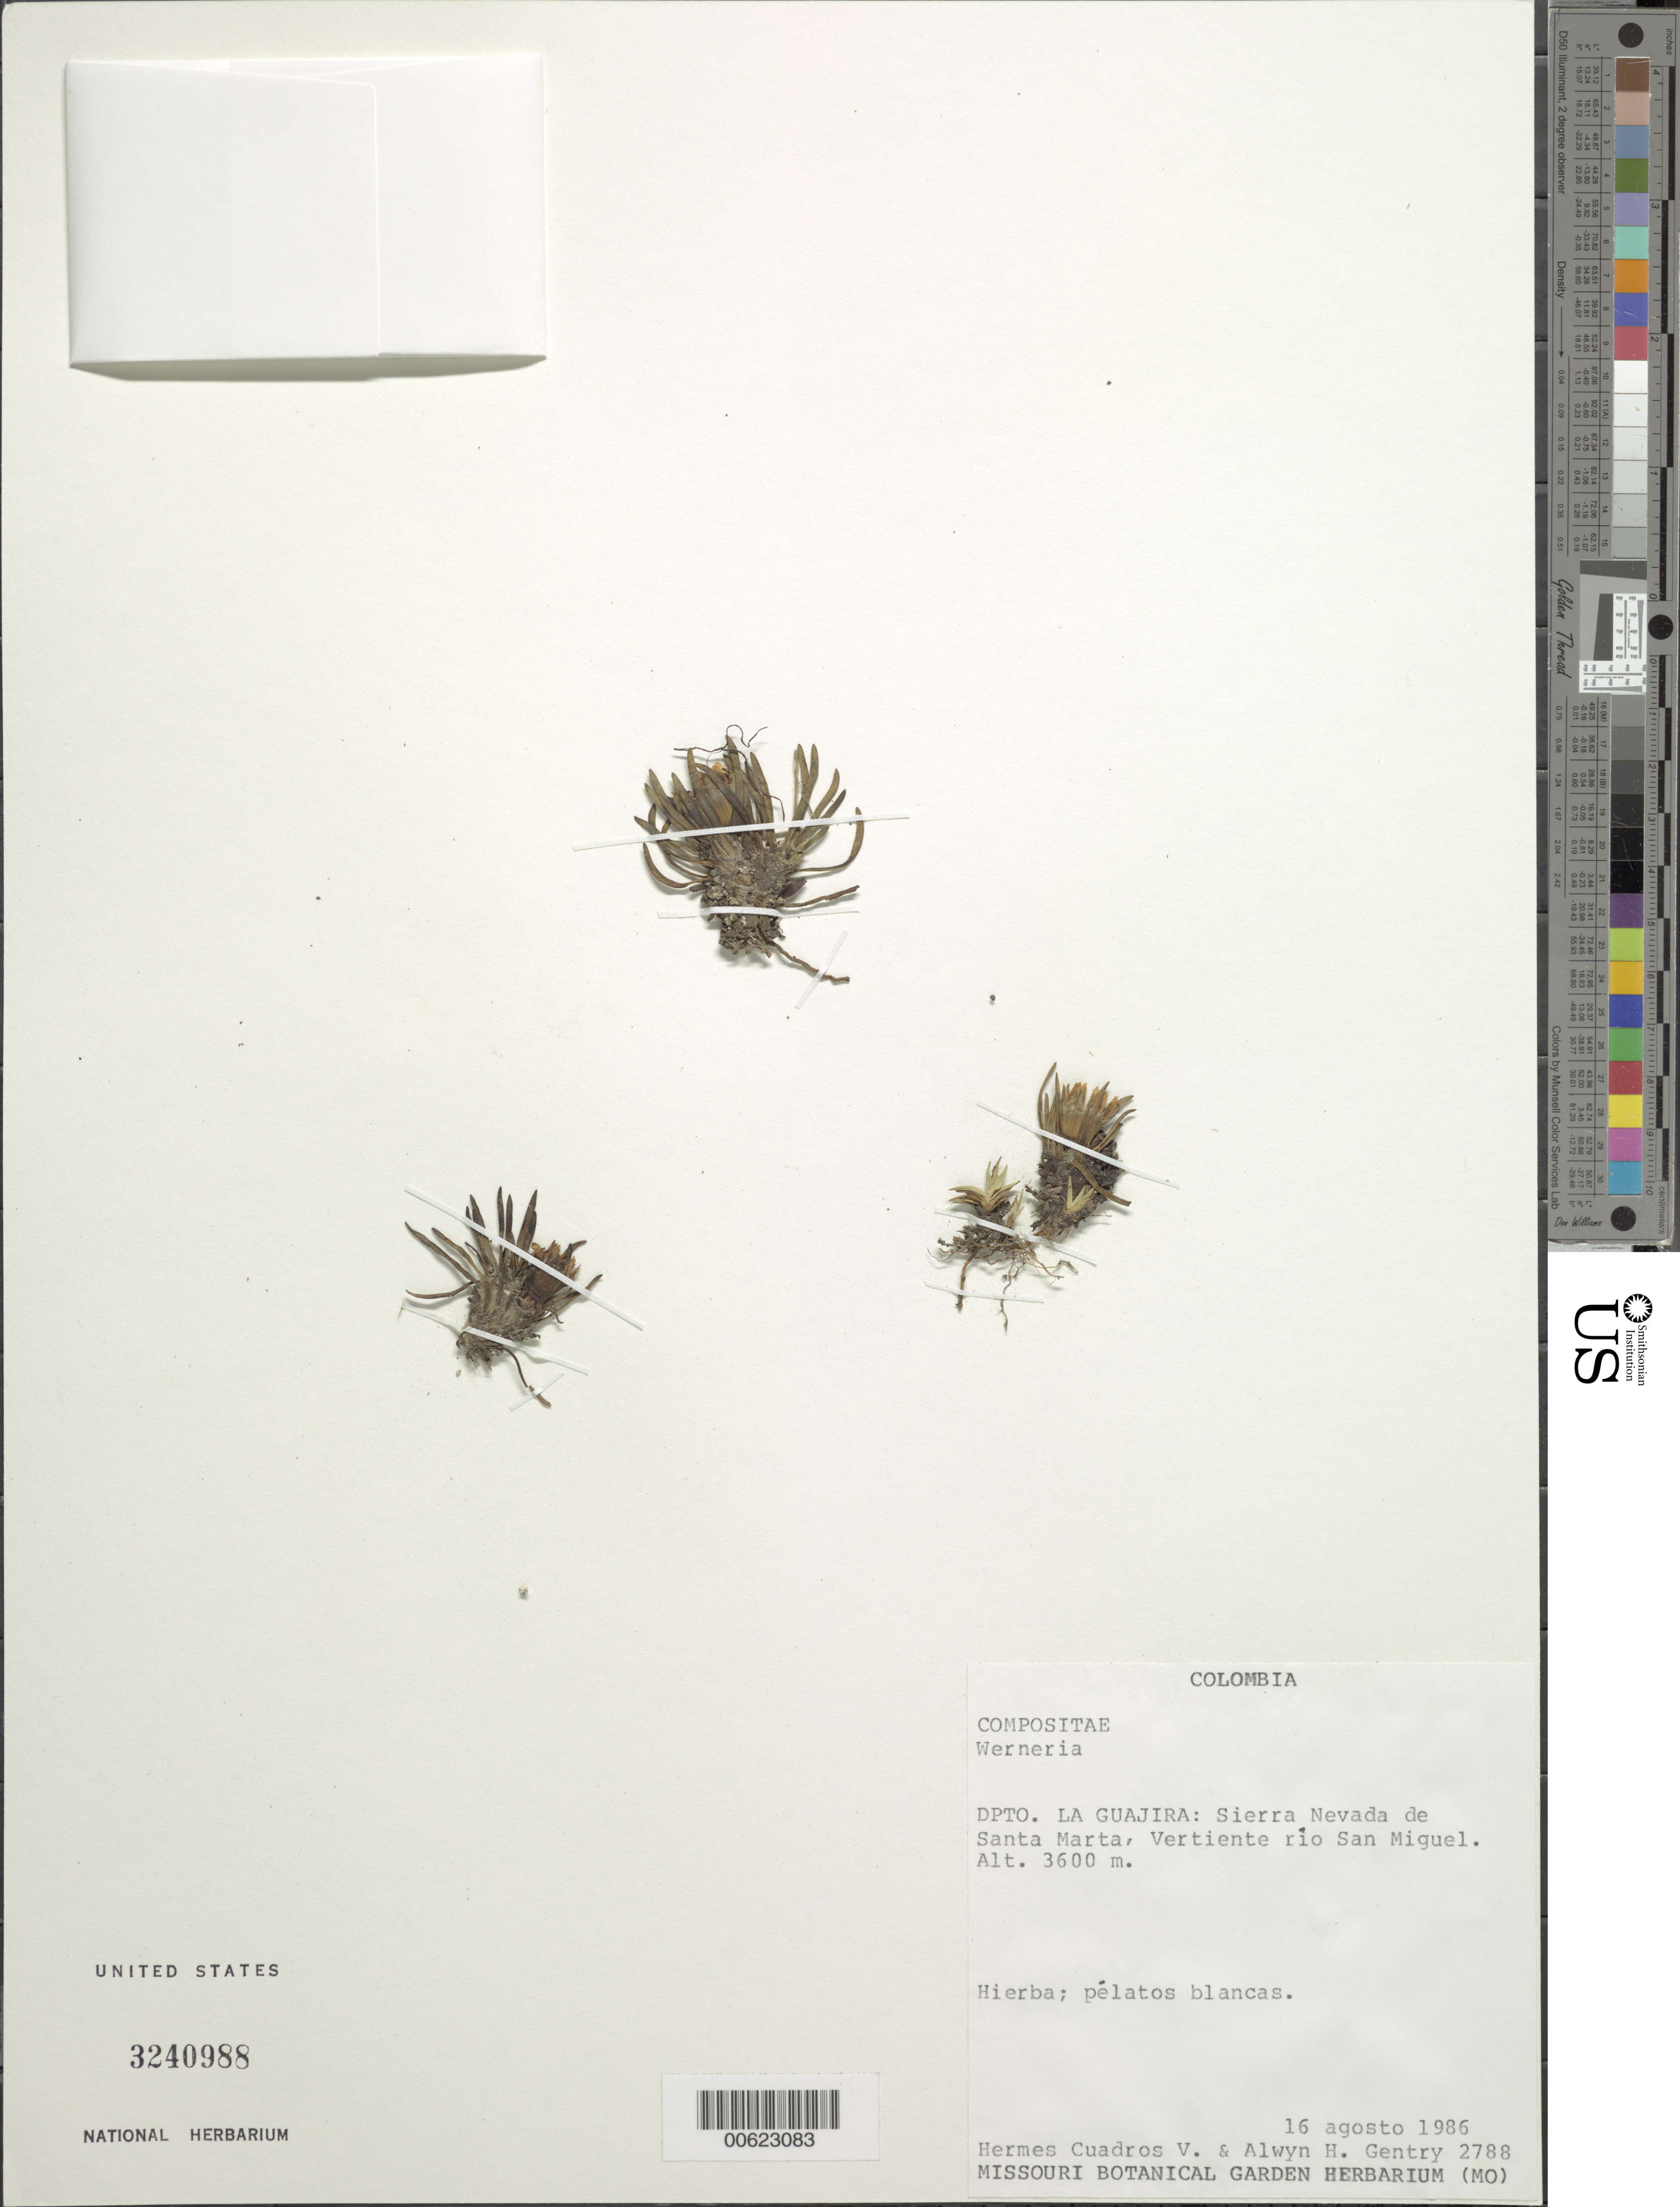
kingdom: Plantae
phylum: Tracheophyta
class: Magnoliopsida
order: Asterales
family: Asteraceae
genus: Werneria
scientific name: Werneria pygmaea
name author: Gillies ex Hook. & Arn.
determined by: Calvo, Joel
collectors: A. Sagástegui A. & A. H. Gentry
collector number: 2788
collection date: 1986-08-16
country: Colombia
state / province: La Guajira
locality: Sierra Nevada de Santa Marta, Vertiente rio San Mequel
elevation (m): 3600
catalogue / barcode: US 3240988